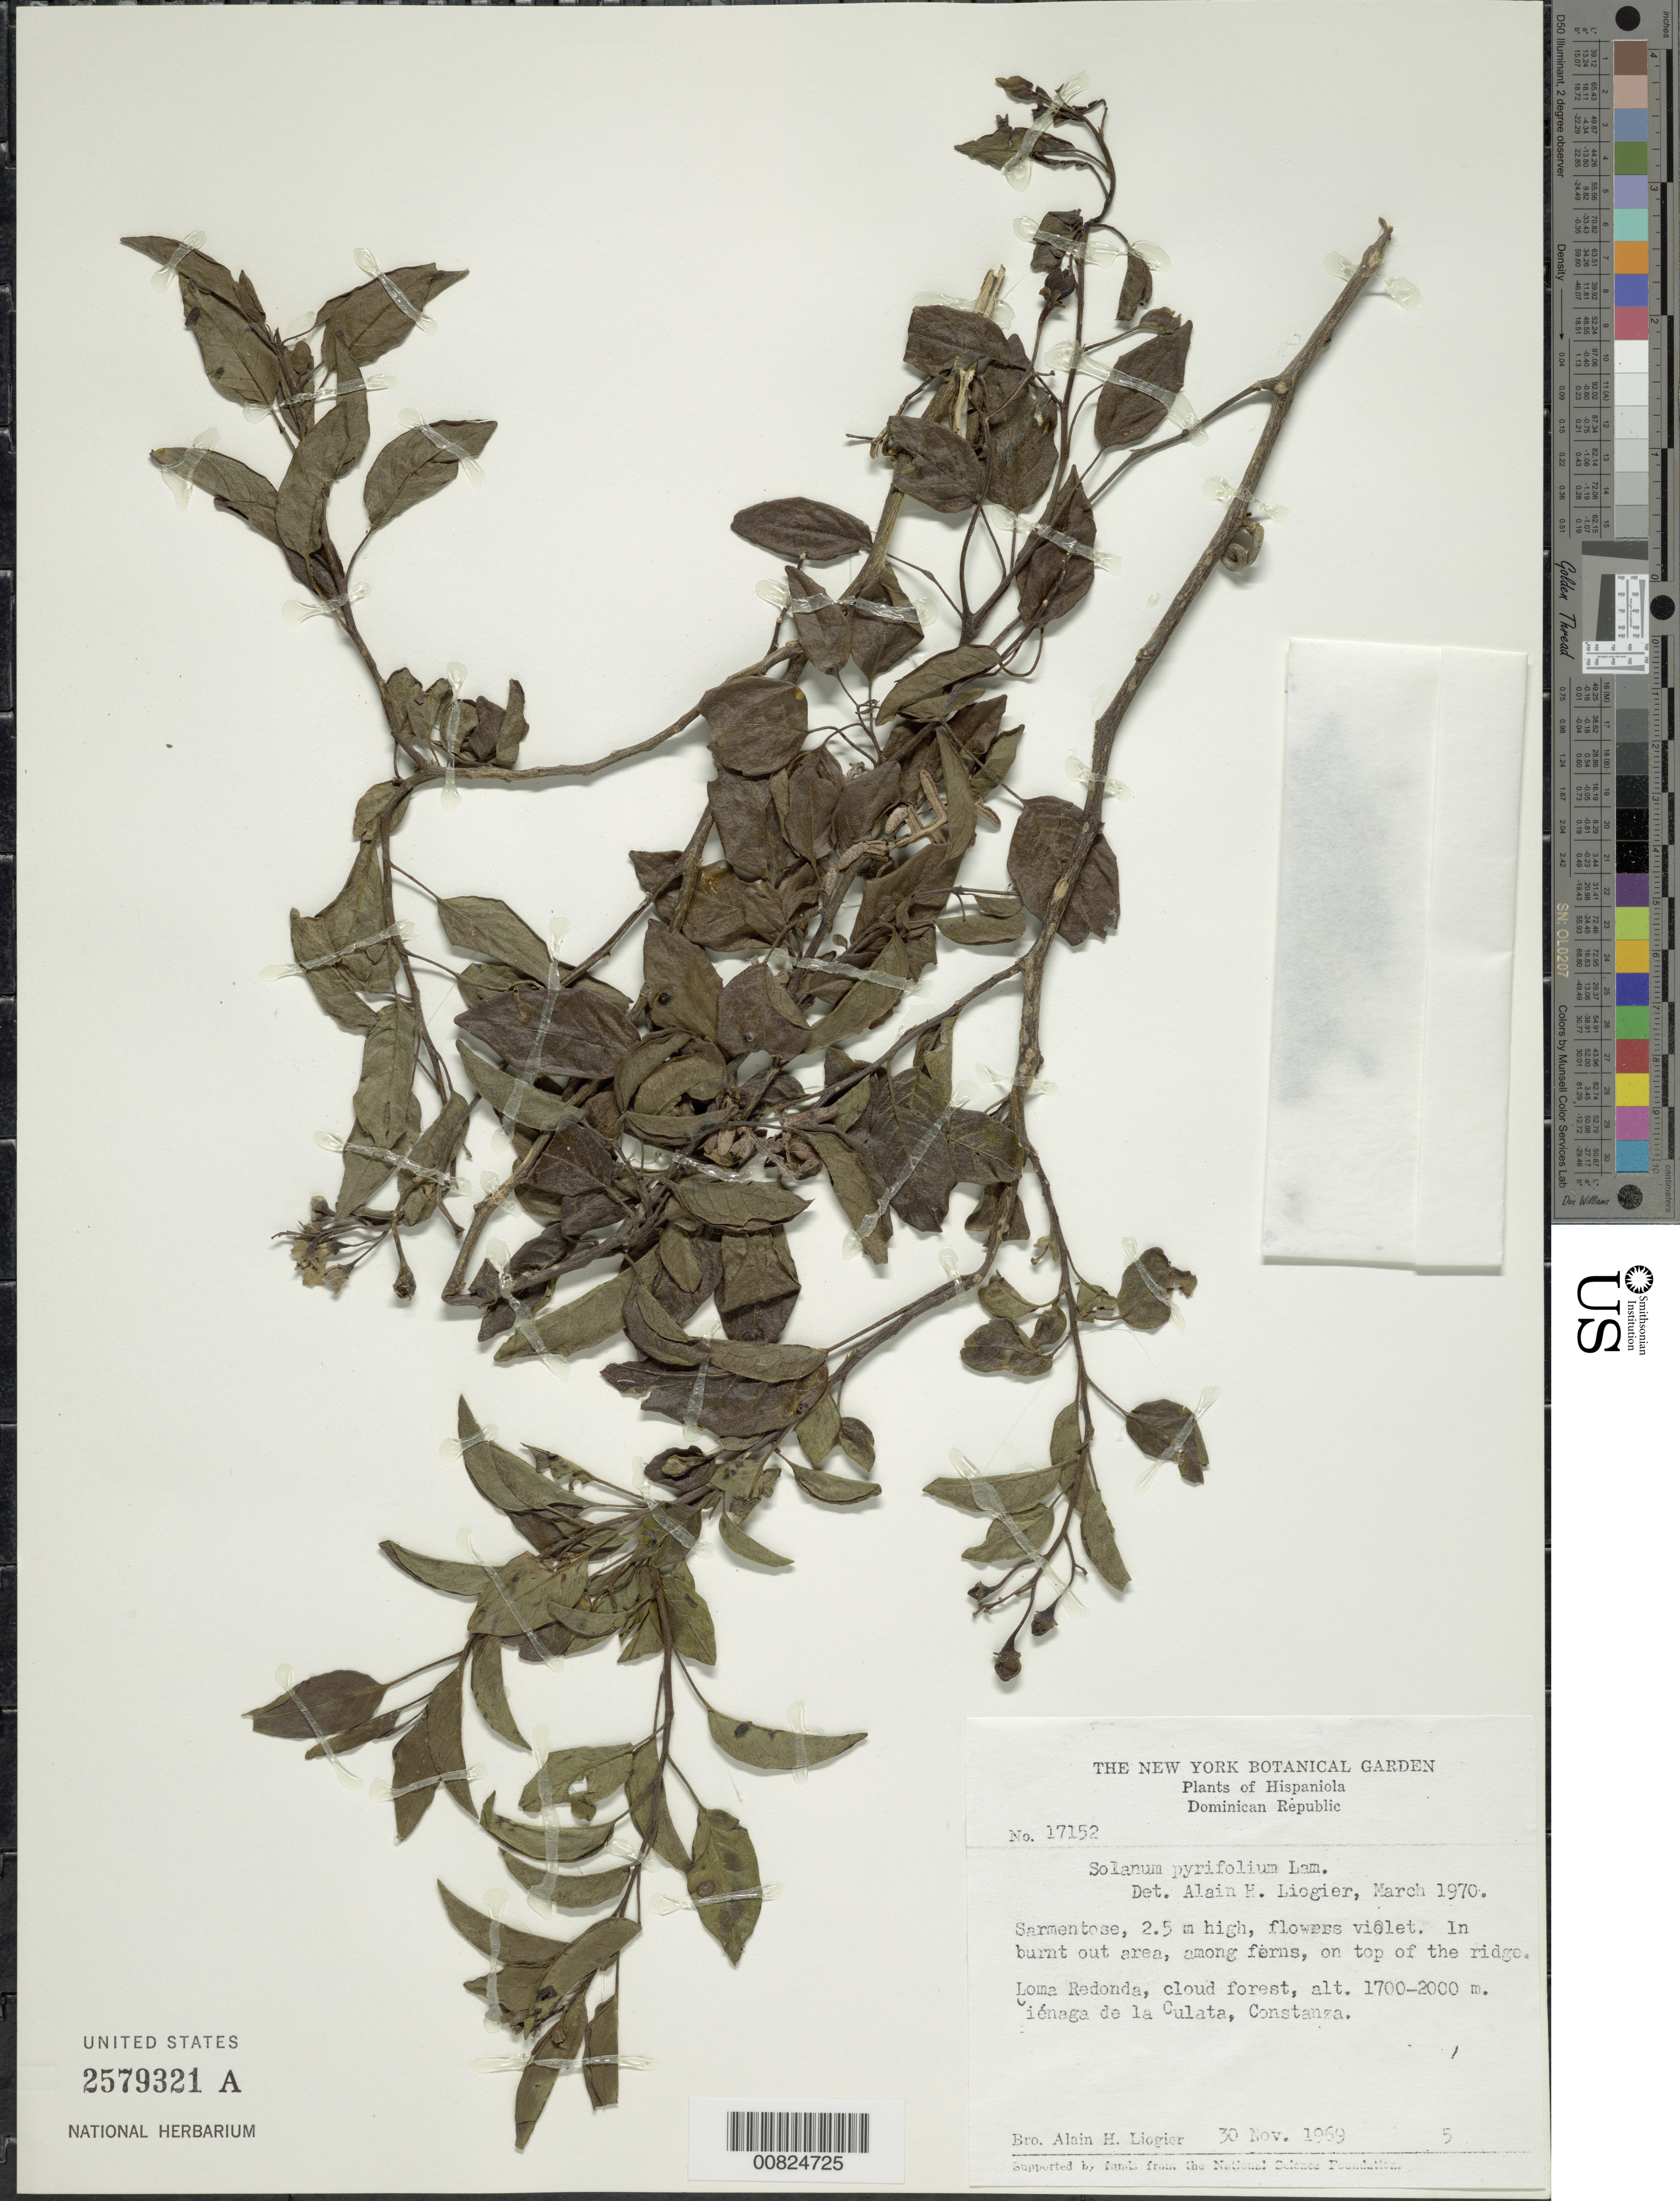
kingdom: Plantae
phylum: Tracheophyta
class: Magnoliopsida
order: Solanales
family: Solanaceae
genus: Solanum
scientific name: Solanum pyrifolium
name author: Lam.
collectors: A. H. Liogier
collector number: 17152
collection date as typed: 30 Nov 1969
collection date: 1969-11-30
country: Dominican Republic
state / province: La Vega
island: Hispaniola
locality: Loma Redonda, Ciénaga de la Culata, Constanza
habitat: In burnt out area, among ferns, on top of ridge in cloud forest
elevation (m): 1700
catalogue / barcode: US 2579321